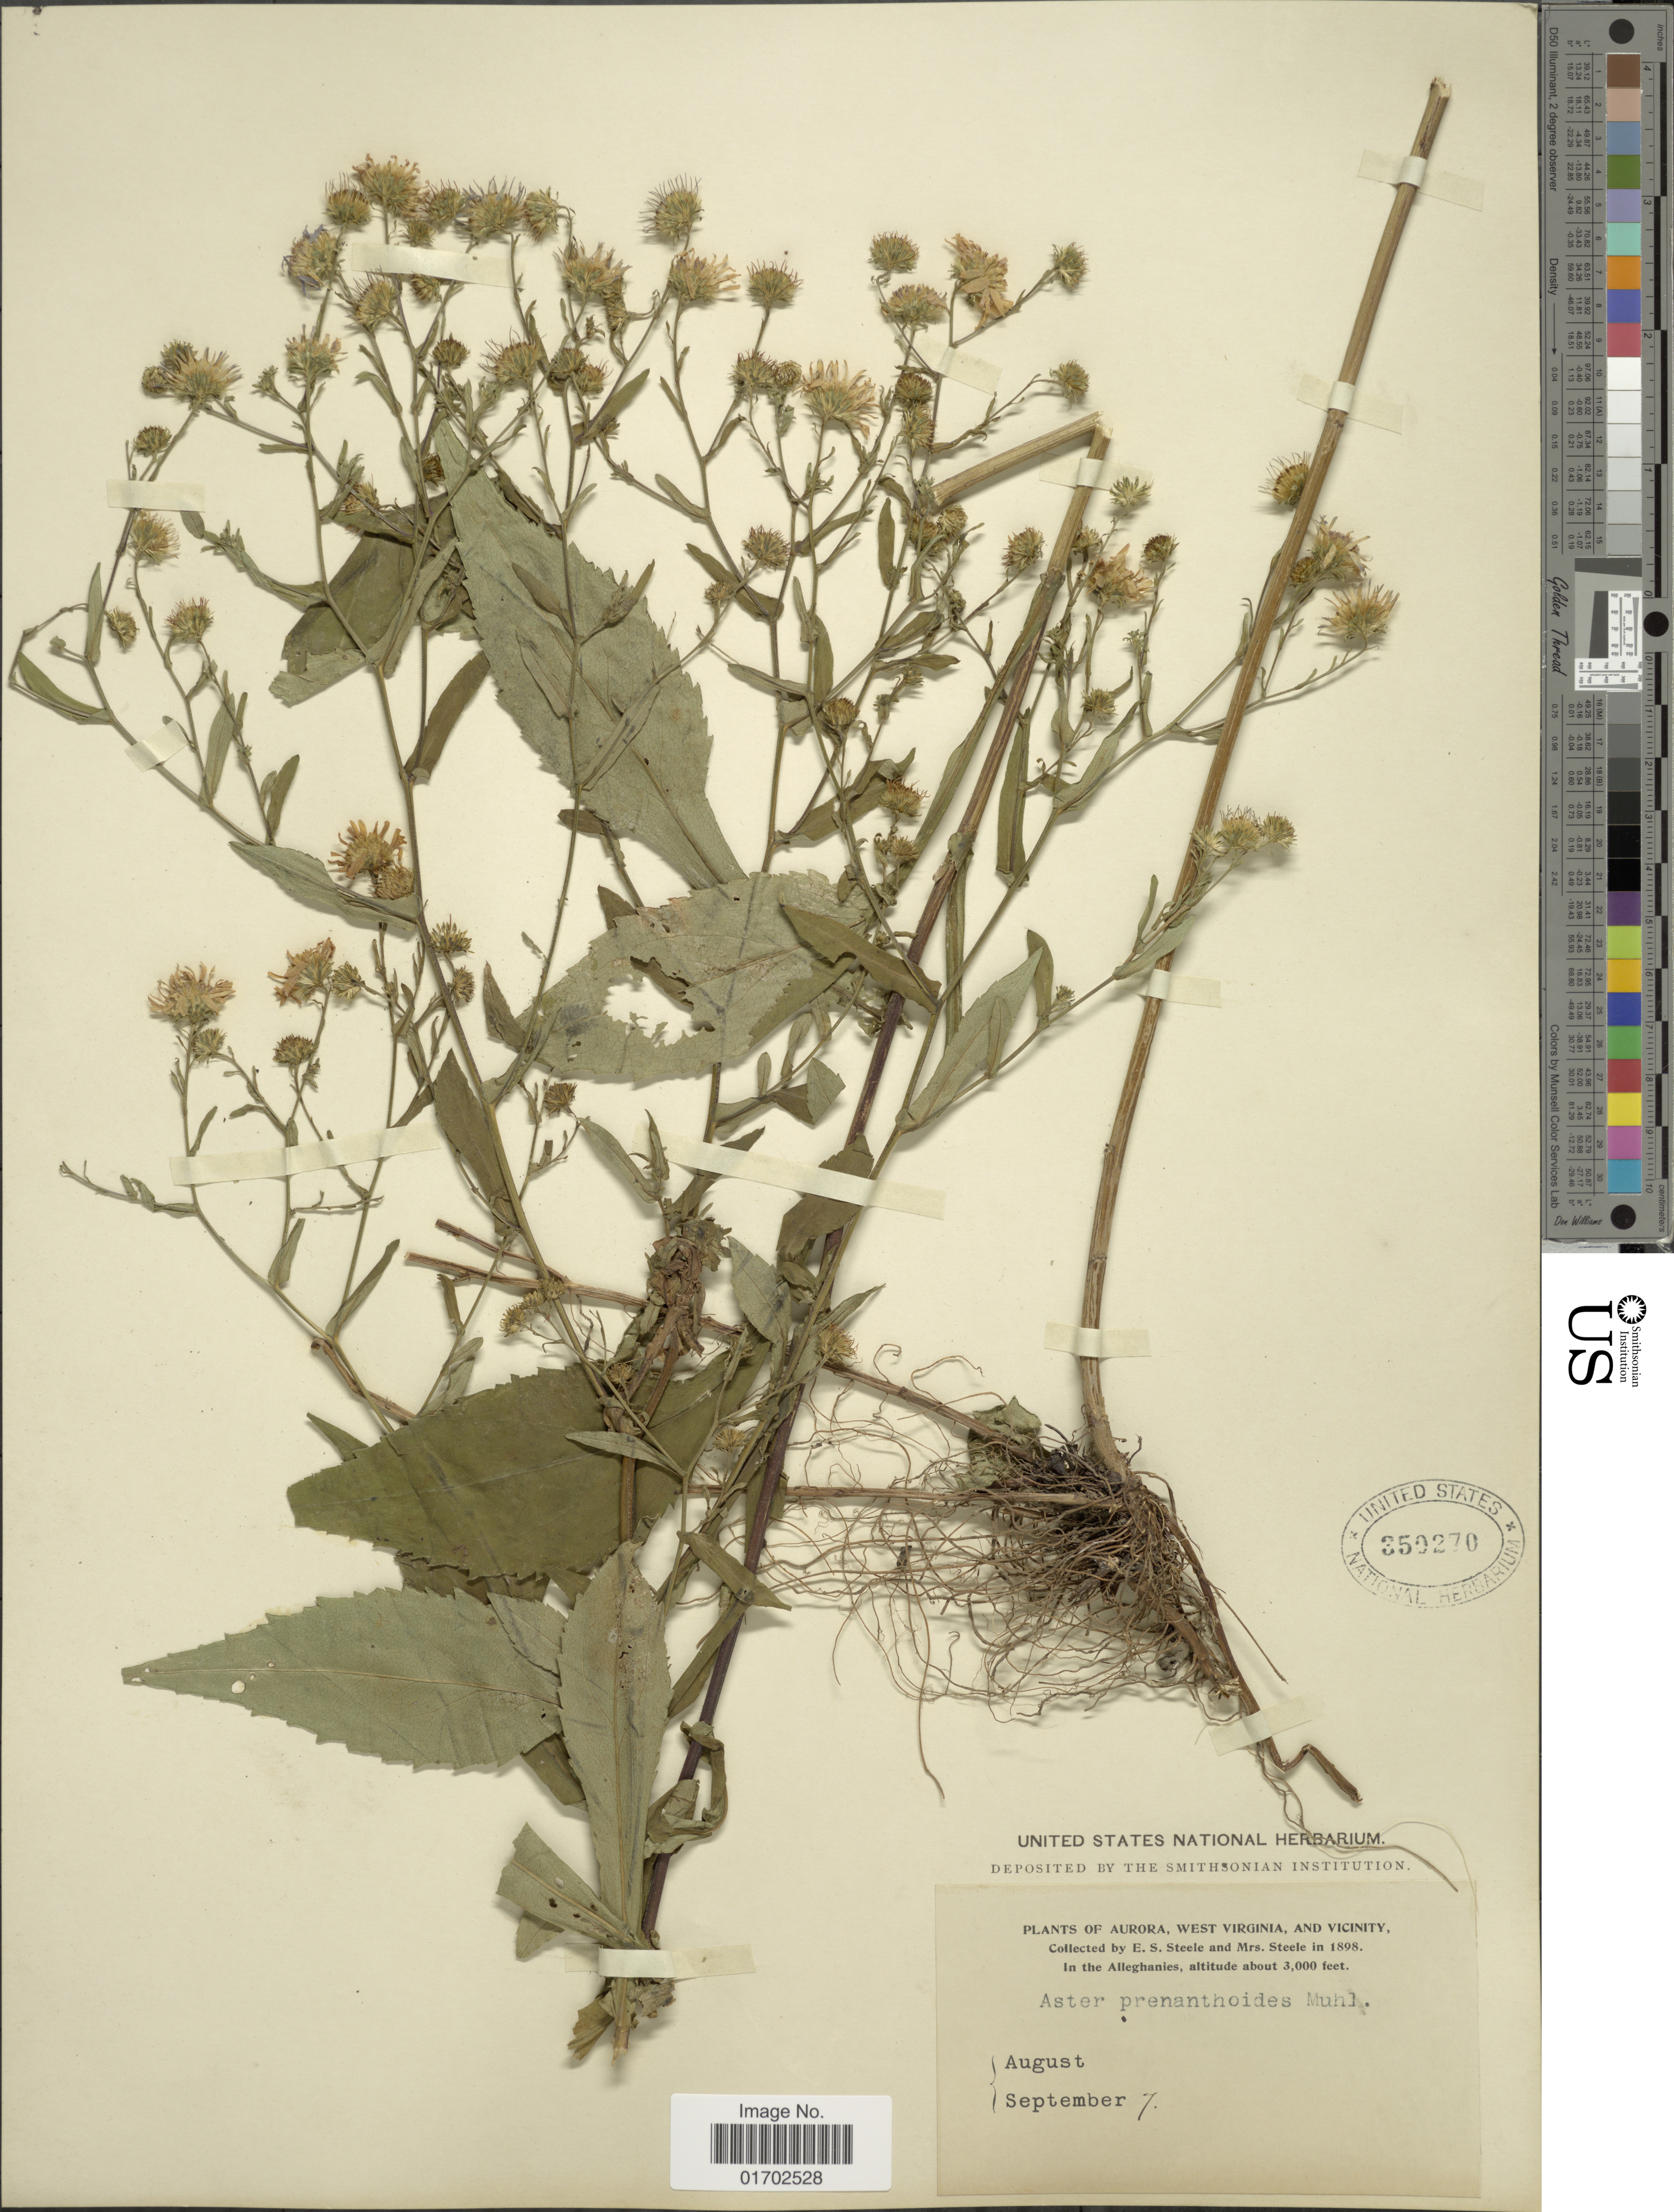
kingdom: Plantae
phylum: Tracheophyta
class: Magnoliopsida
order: Asterales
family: Asteraceae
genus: Symphyotrichum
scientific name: Symphyotrichum prenanthoides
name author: (Muhl. ex Willd.) G.L. Nesom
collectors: E. Steele & Mrs. E. S. Steele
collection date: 1898-09-07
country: United States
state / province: West Virginia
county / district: Preston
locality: Aurora, West Virginia, and Vicinity. In the Alleghanies.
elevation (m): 914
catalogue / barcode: US 350270